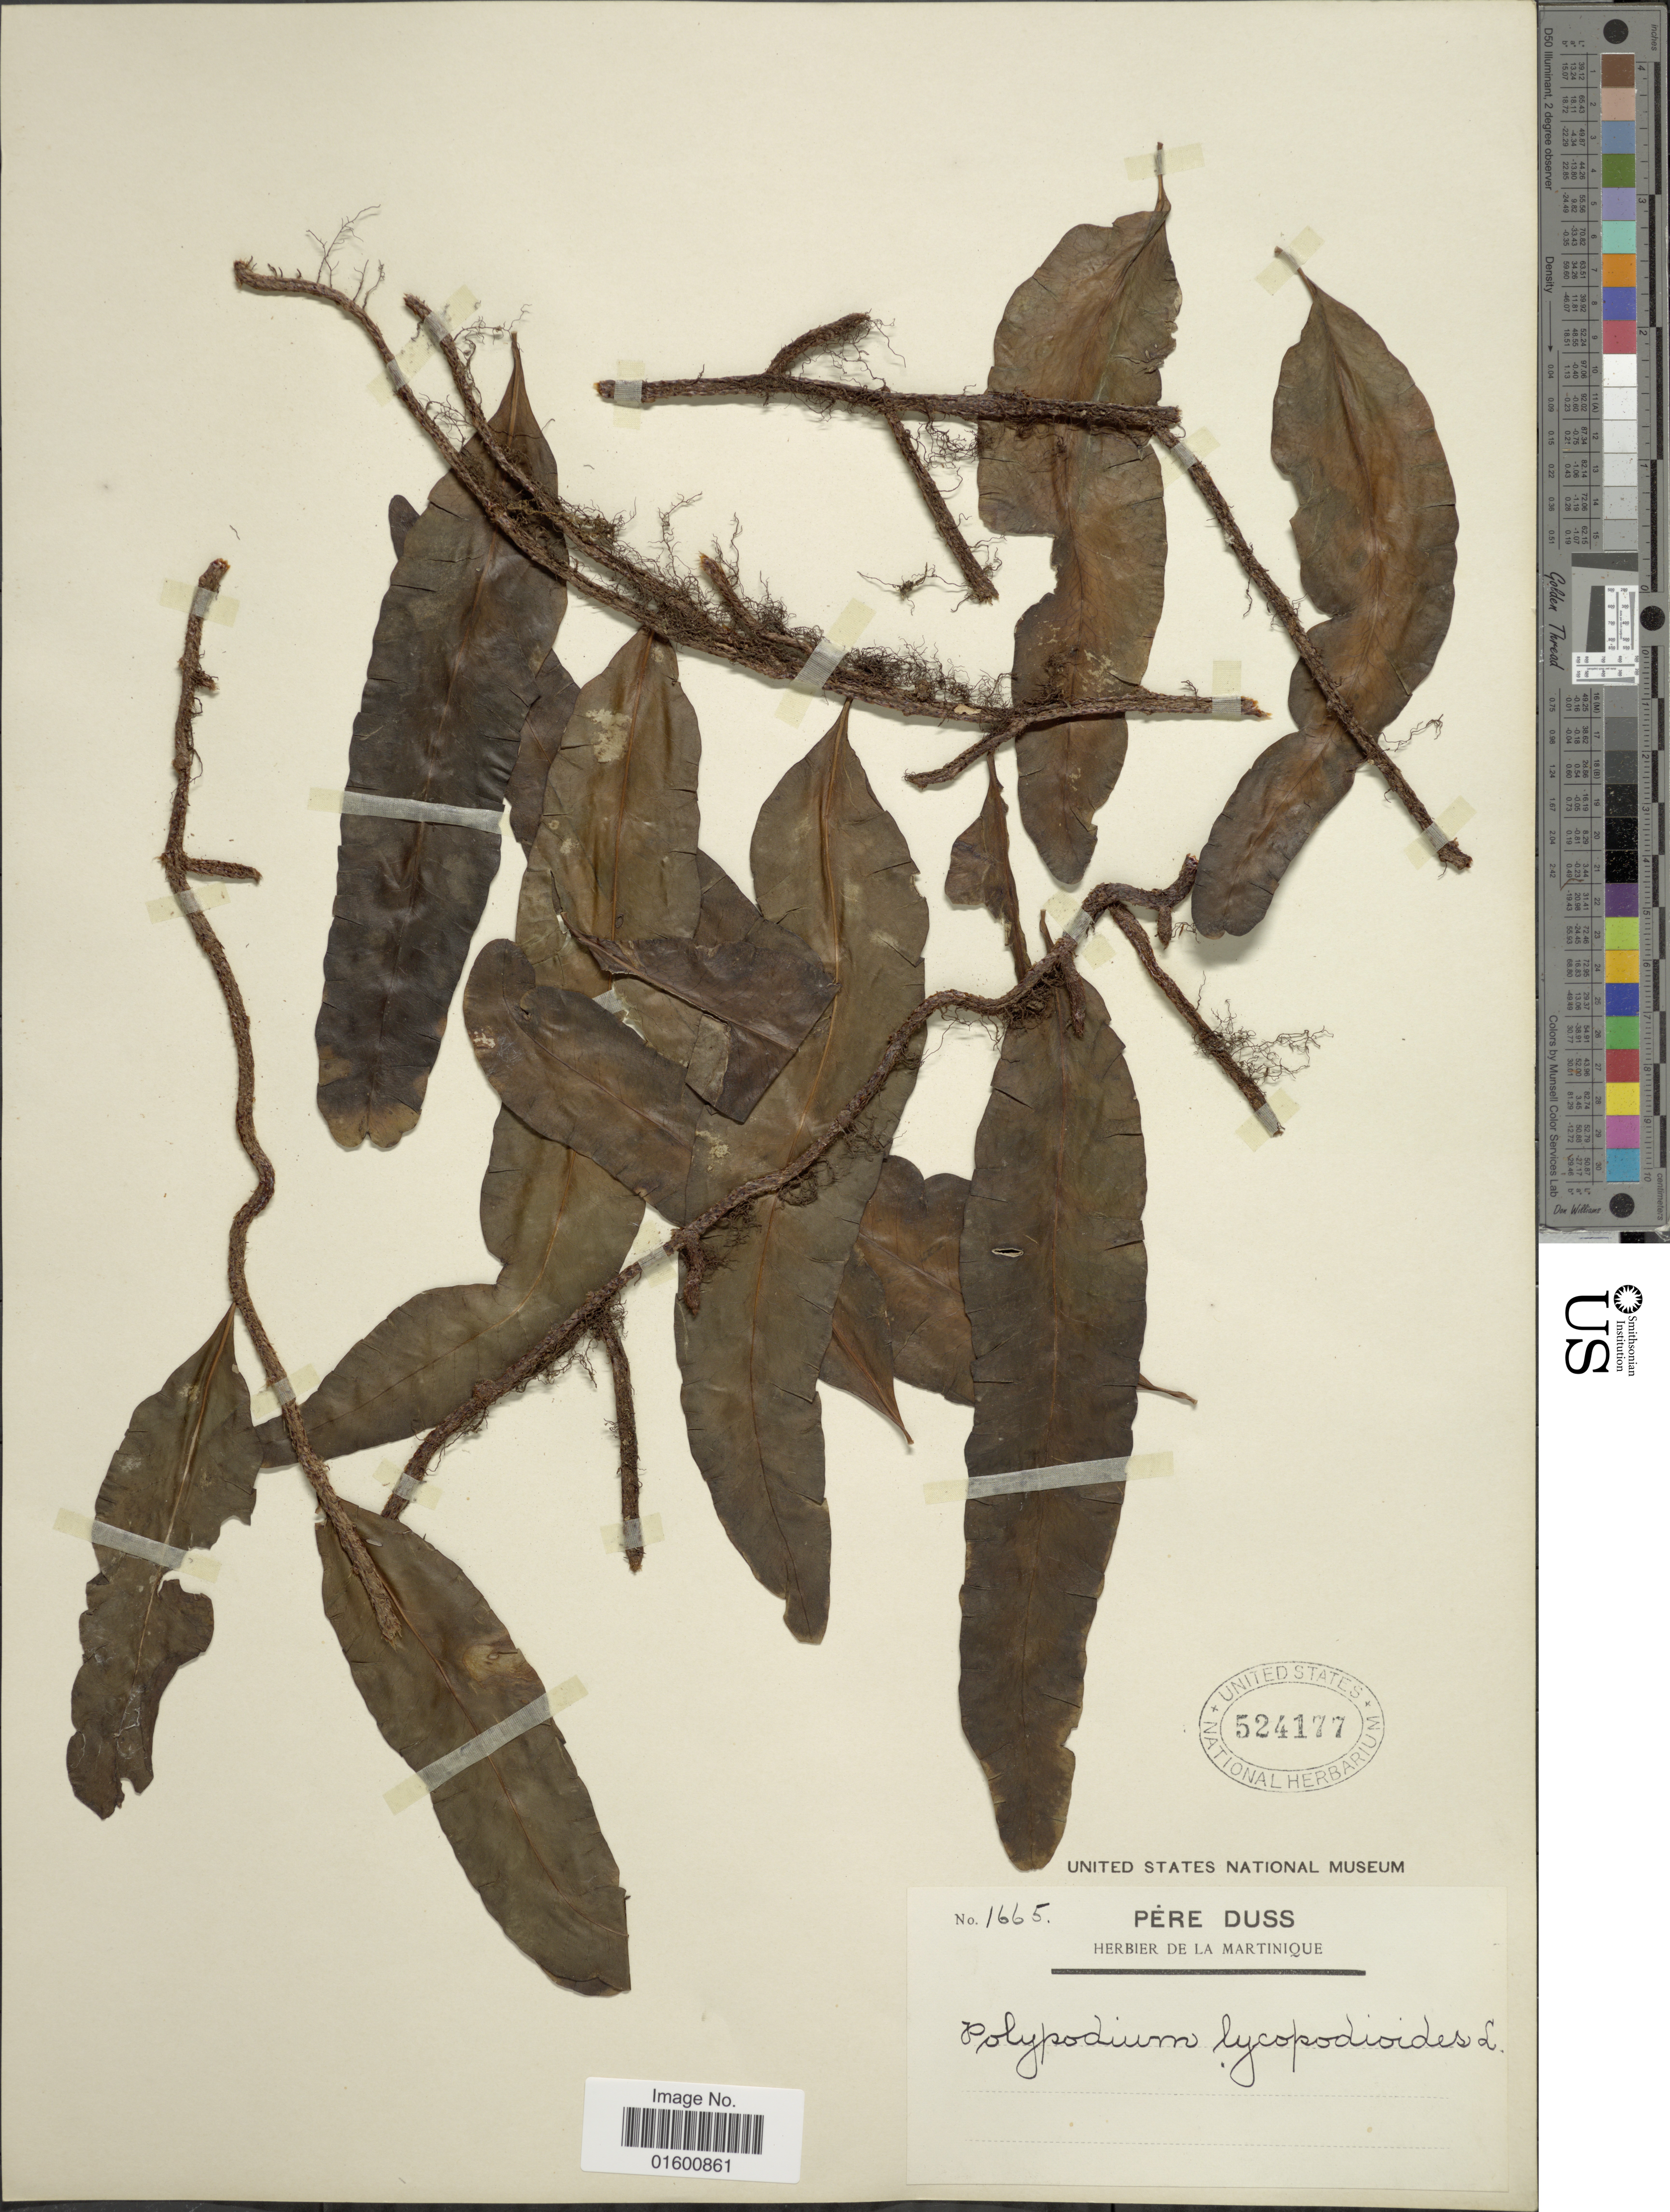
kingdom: Plantae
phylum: Tracheophyta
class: Polypodiopsida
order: Polypodiales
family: Polypodiaceae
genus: Microgramma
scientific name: Microgramma lycopodioides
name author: (L.) Copel.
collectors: Père Duss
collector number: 1665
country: Martinique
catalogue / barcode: US 524177